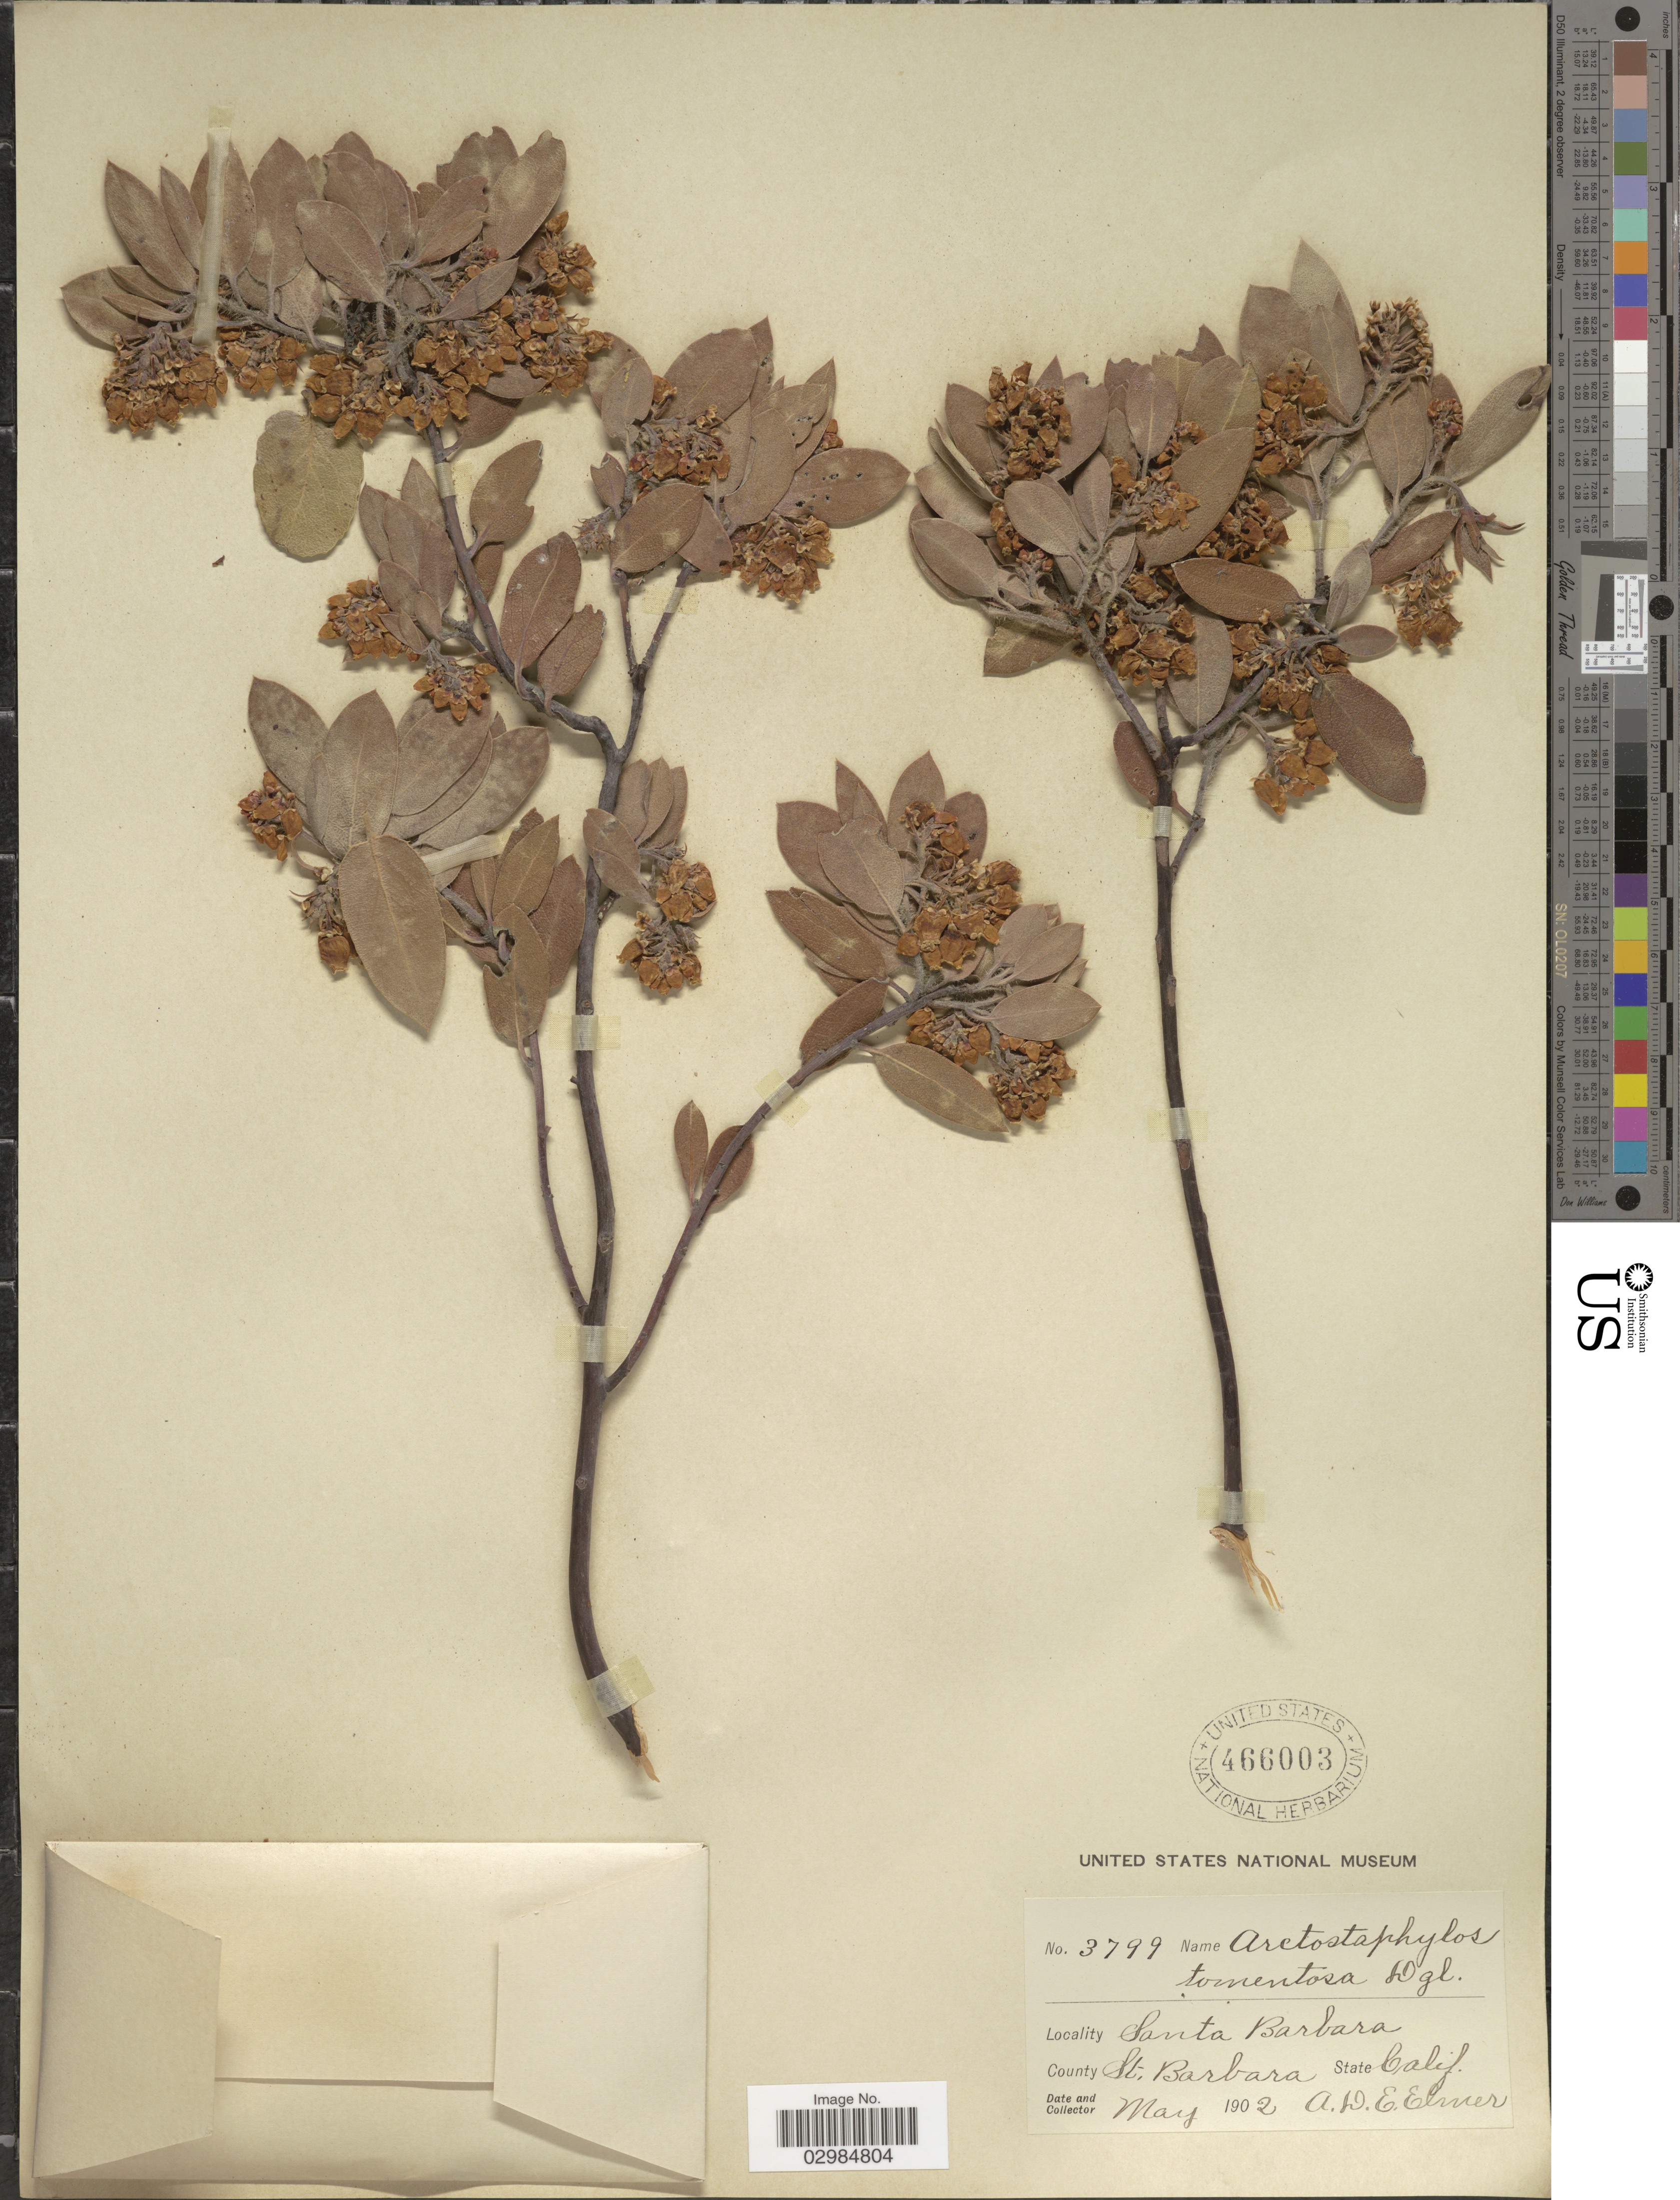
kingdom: Plantae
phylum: Tracheophyta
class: Magnoliopsida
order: Ericales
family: Ericaceae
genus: Arctostaphylos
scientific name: Arctostaphylos tomentosa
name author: (Pursh) Lindl.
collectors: A. D. E. Elmer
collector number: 3799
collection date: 1902-05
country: United States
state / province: California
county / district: Santa Barbara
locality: Santa Barbara. County St. Barbara.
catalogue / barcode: US 466003